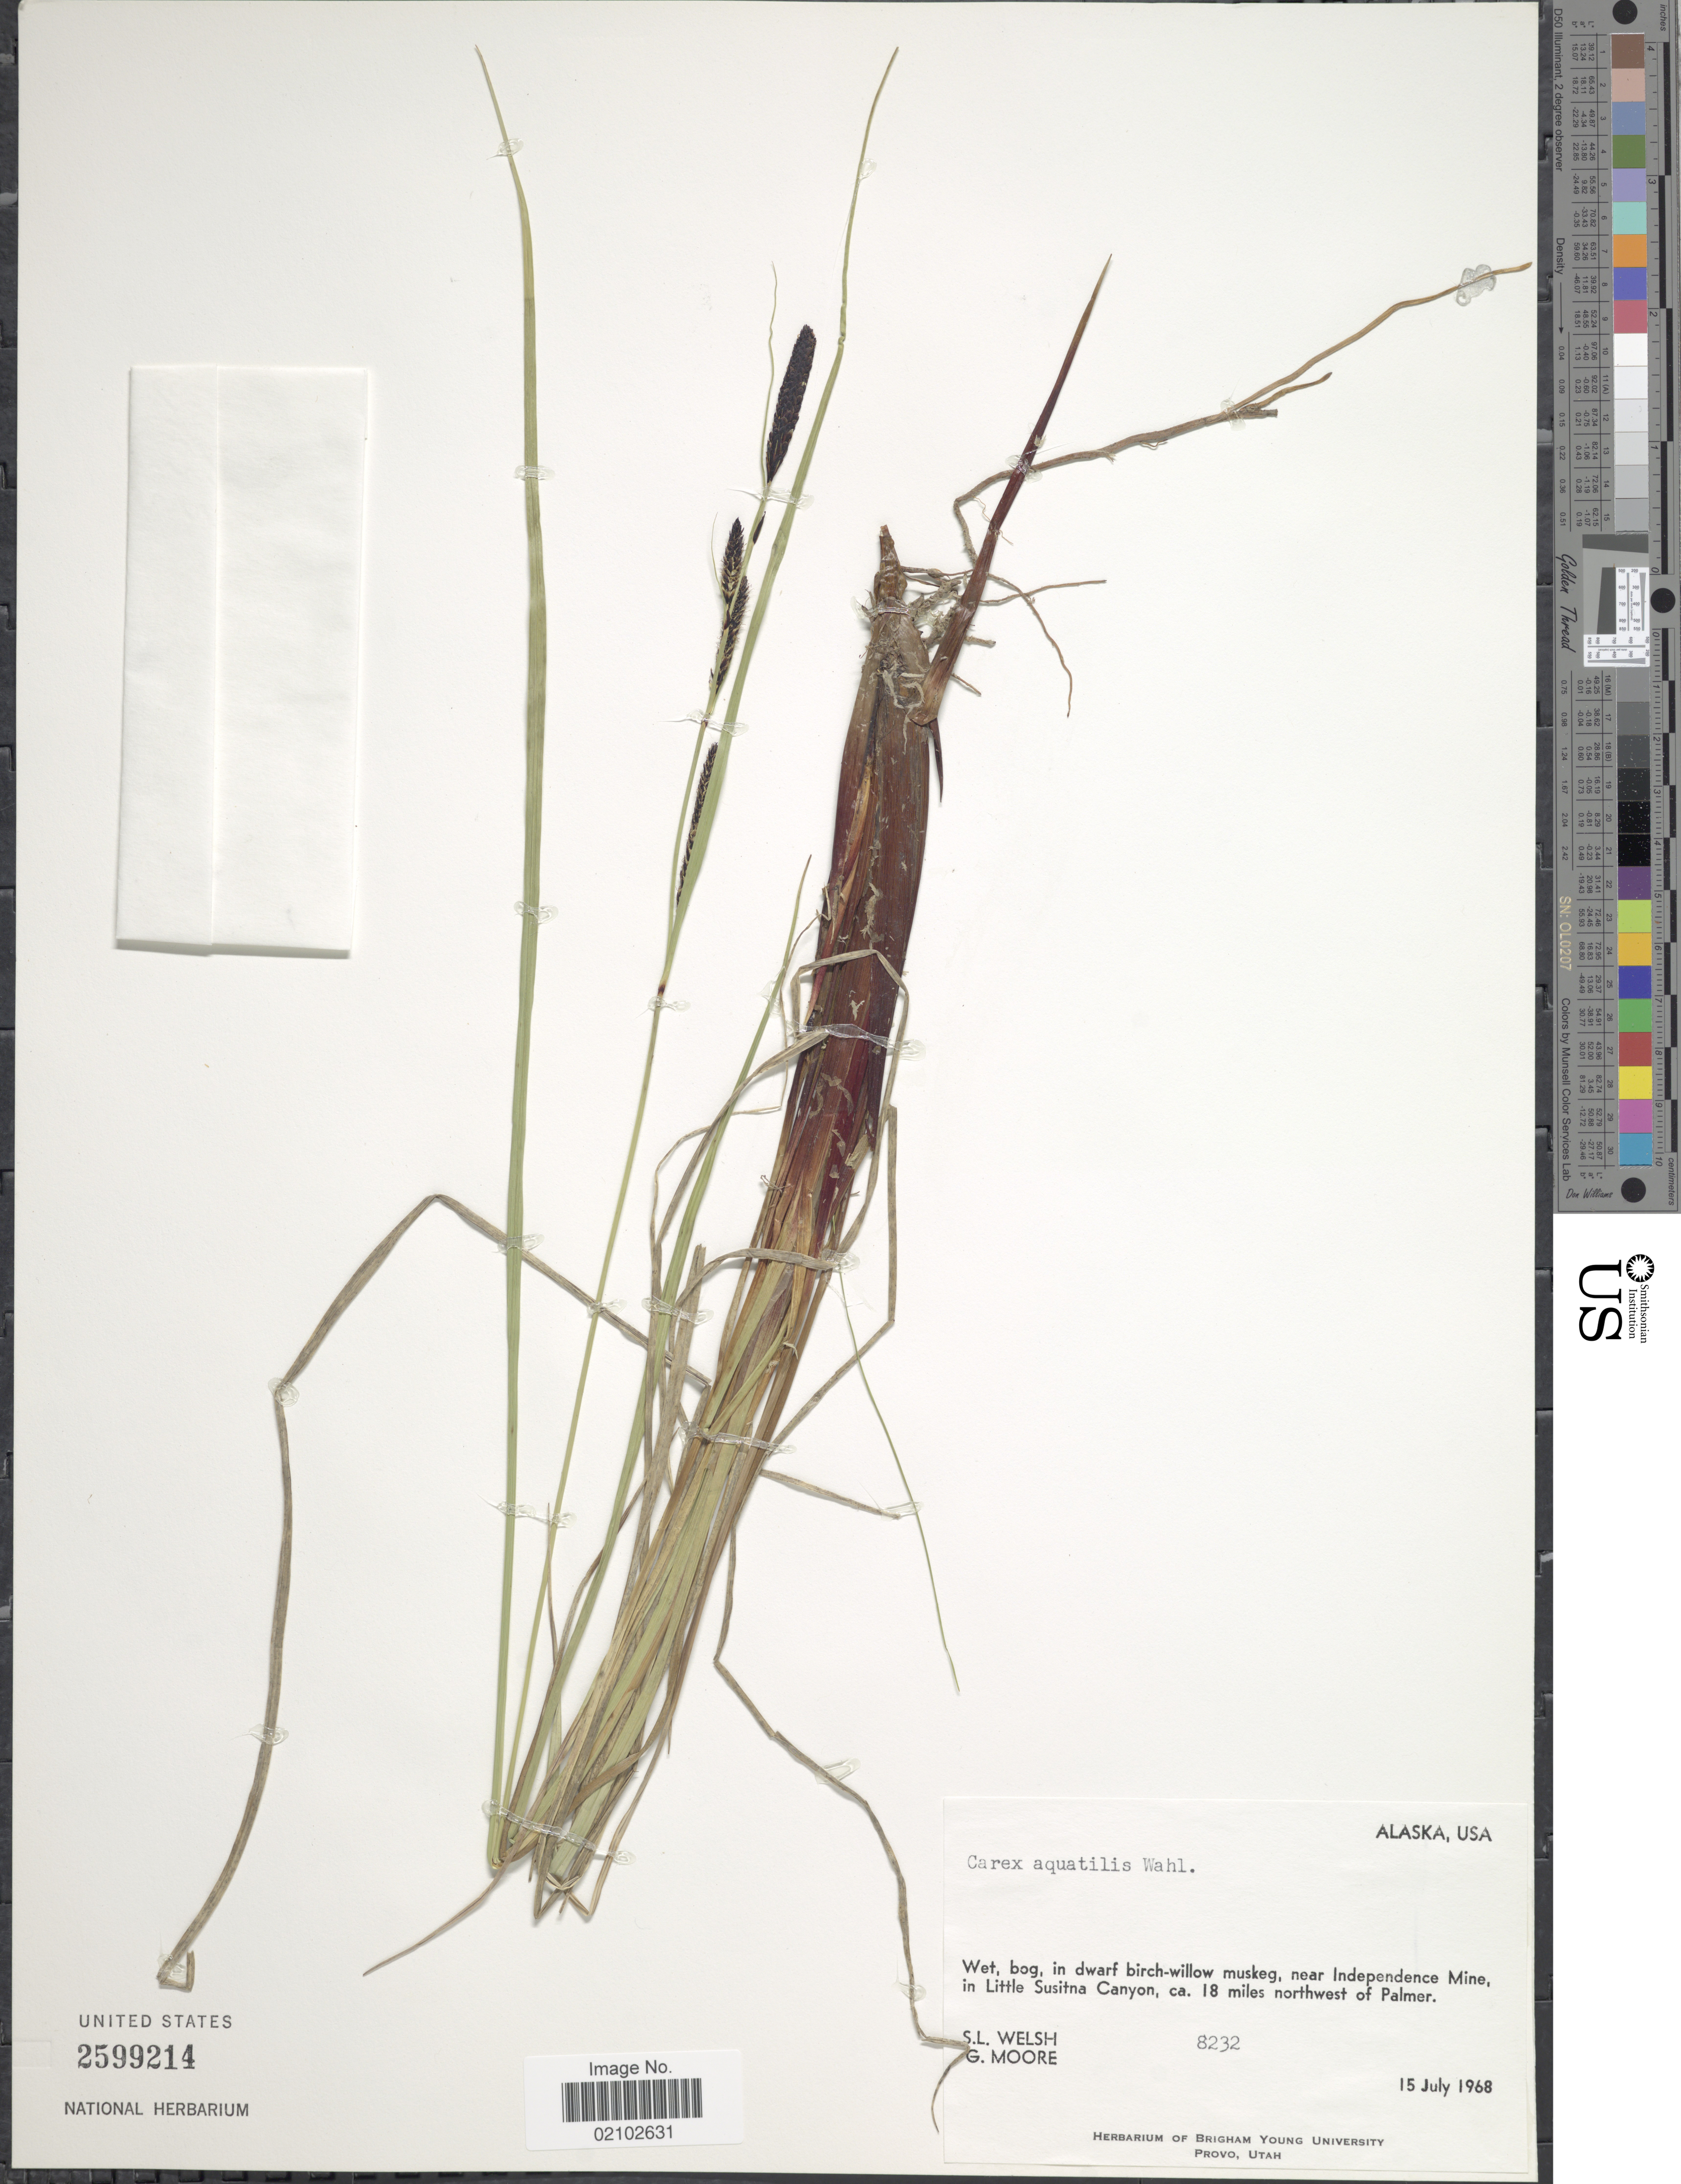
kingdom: Plantae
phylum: Tracheophyta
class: Liliopsida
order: Poales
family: Cyperaceae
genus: Carex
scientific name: Carex aquatilis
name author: Wahlenb.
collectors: S. Welsh & G. Moore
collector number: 8232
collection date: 1968-07-15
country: United States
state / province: Alaska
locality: Near Independence Mine, in Little Susitina Canyon, ca. 18 miles northwest of Palmer.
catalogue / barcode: US 2599214